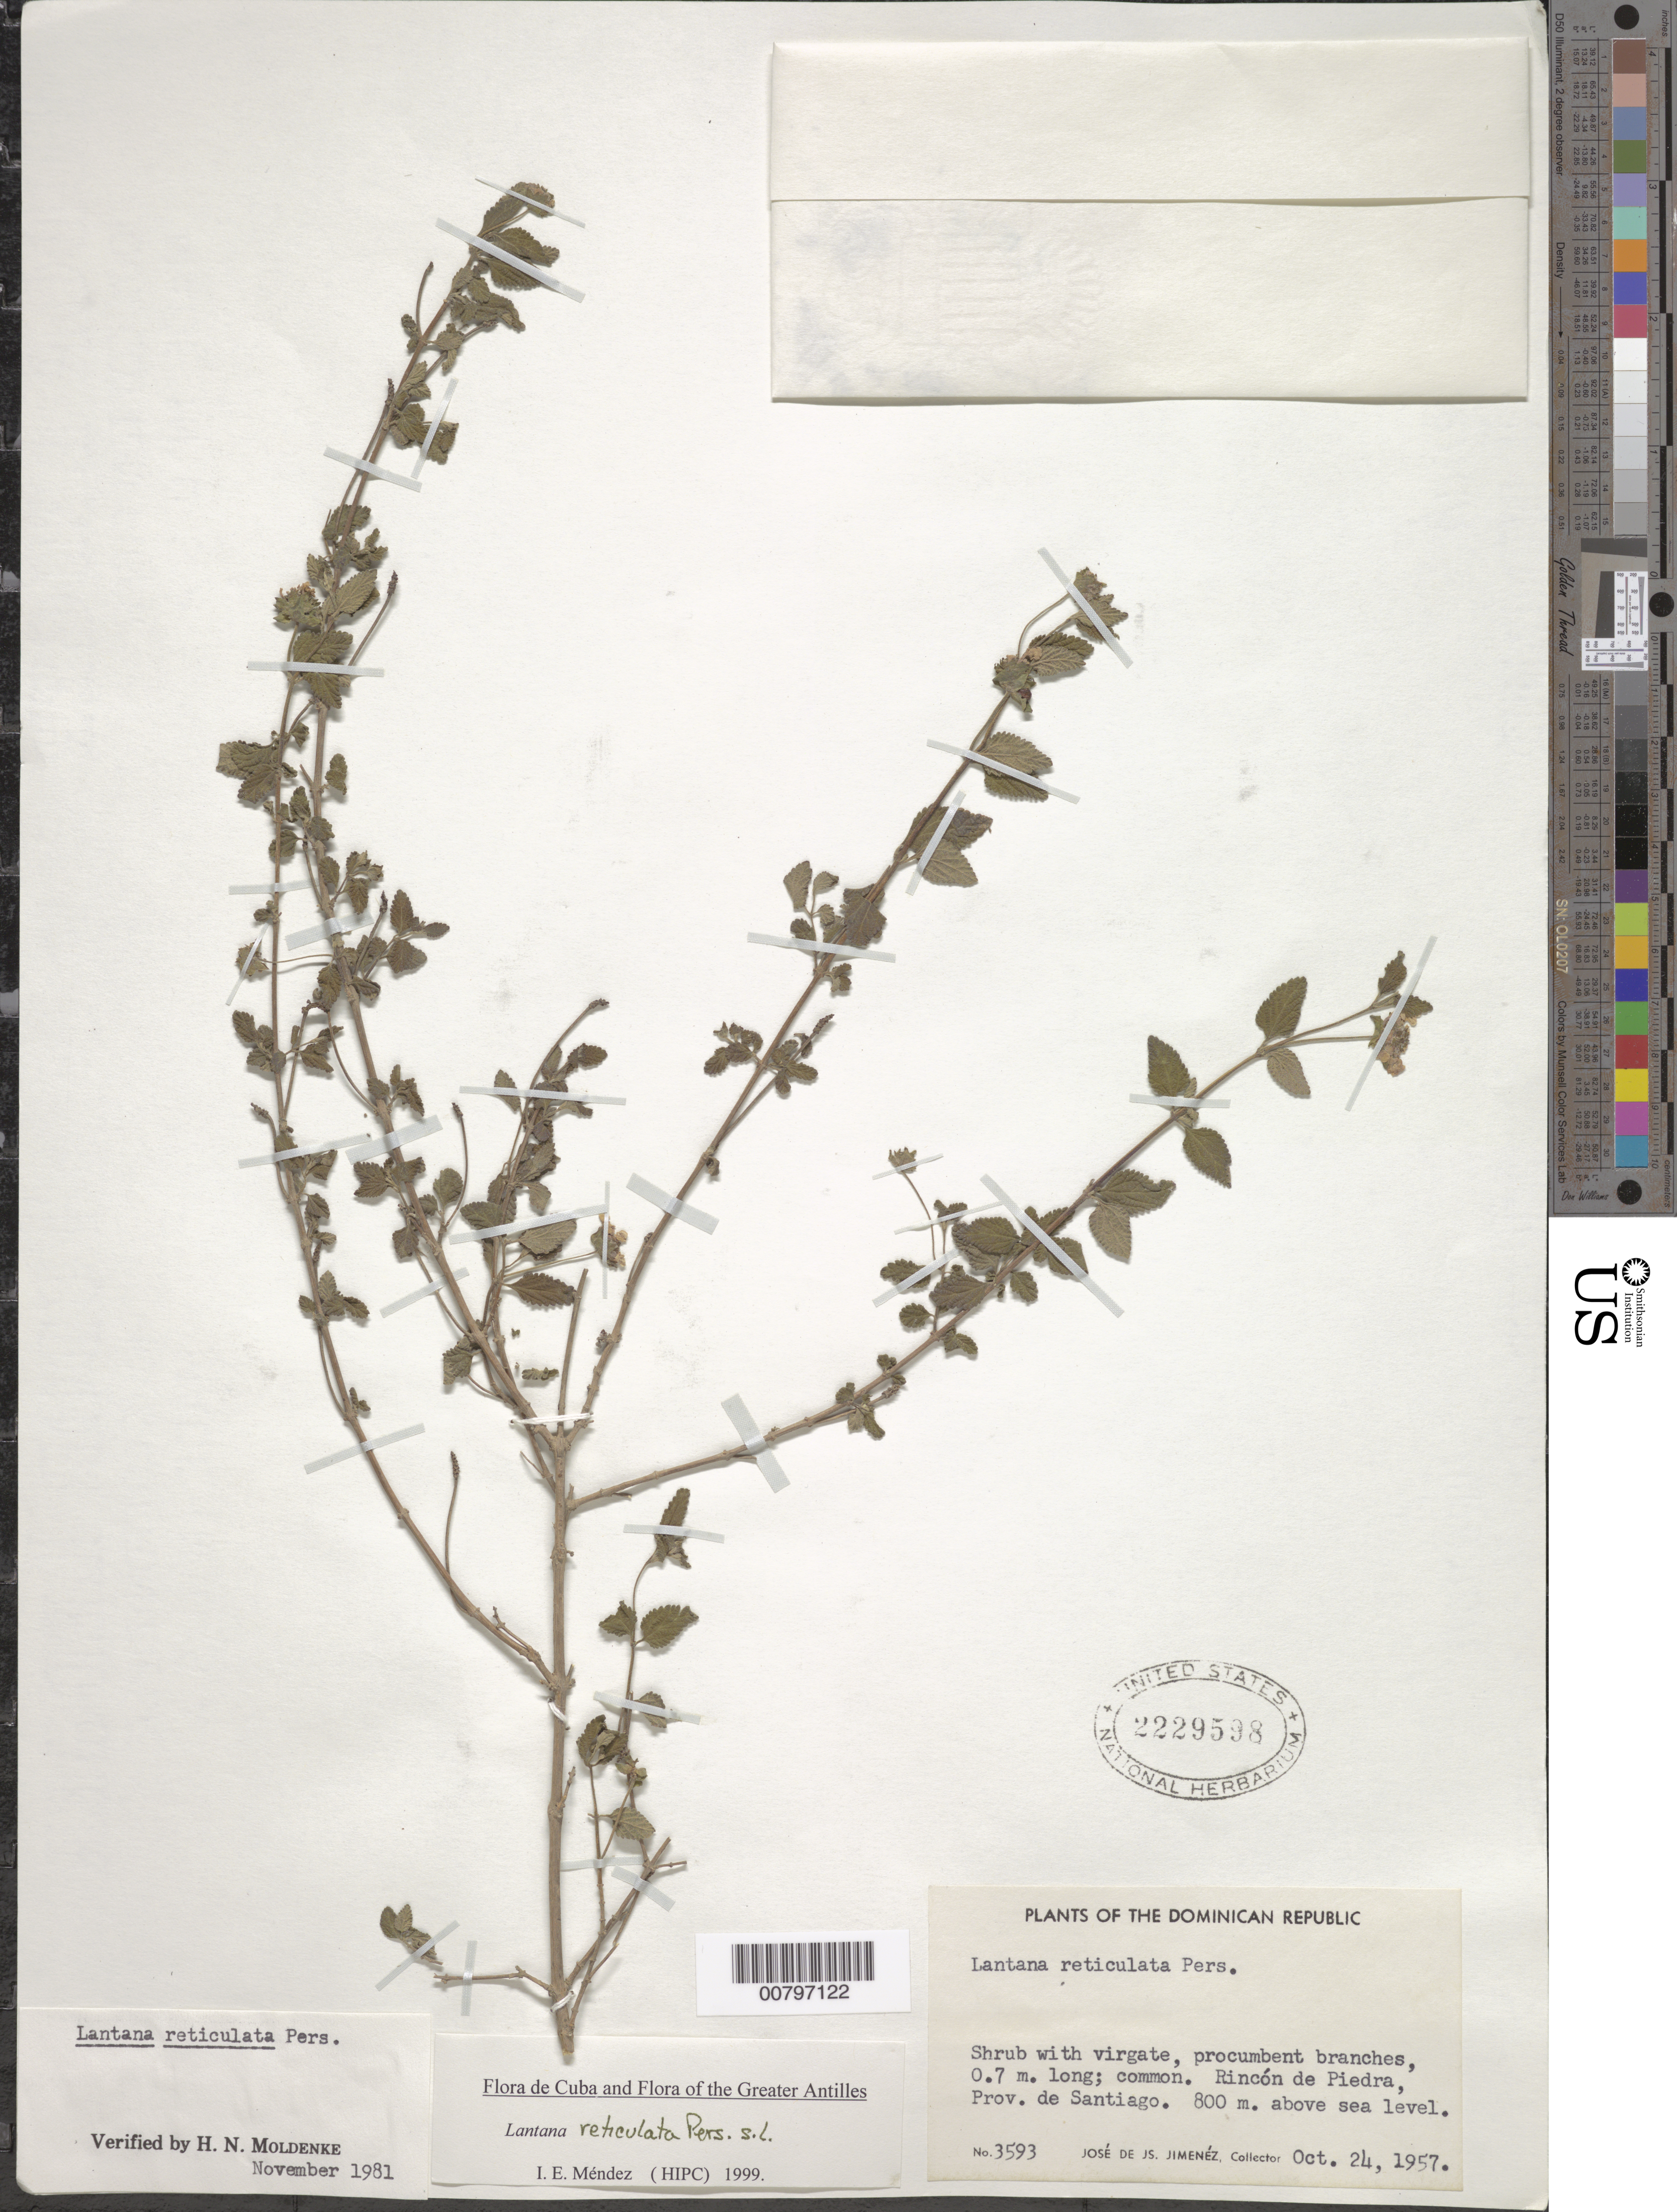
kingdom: Plantae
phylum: Tracheophyta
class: Magnoliopsida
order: Lamiales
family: Verbenaceae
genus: Lantana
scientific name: Lantana reticulata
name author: Pers.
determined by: Méndez, Isidro E., (HIPC)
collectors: J. J. Jiménez Almonte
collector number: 3593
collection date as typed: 24 Oct 1957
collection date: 1957-10-24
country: Dominican Republic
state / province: Santiago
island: Hispaniola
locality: Rincón de Piedra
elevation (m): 800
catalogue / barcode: US 2229598